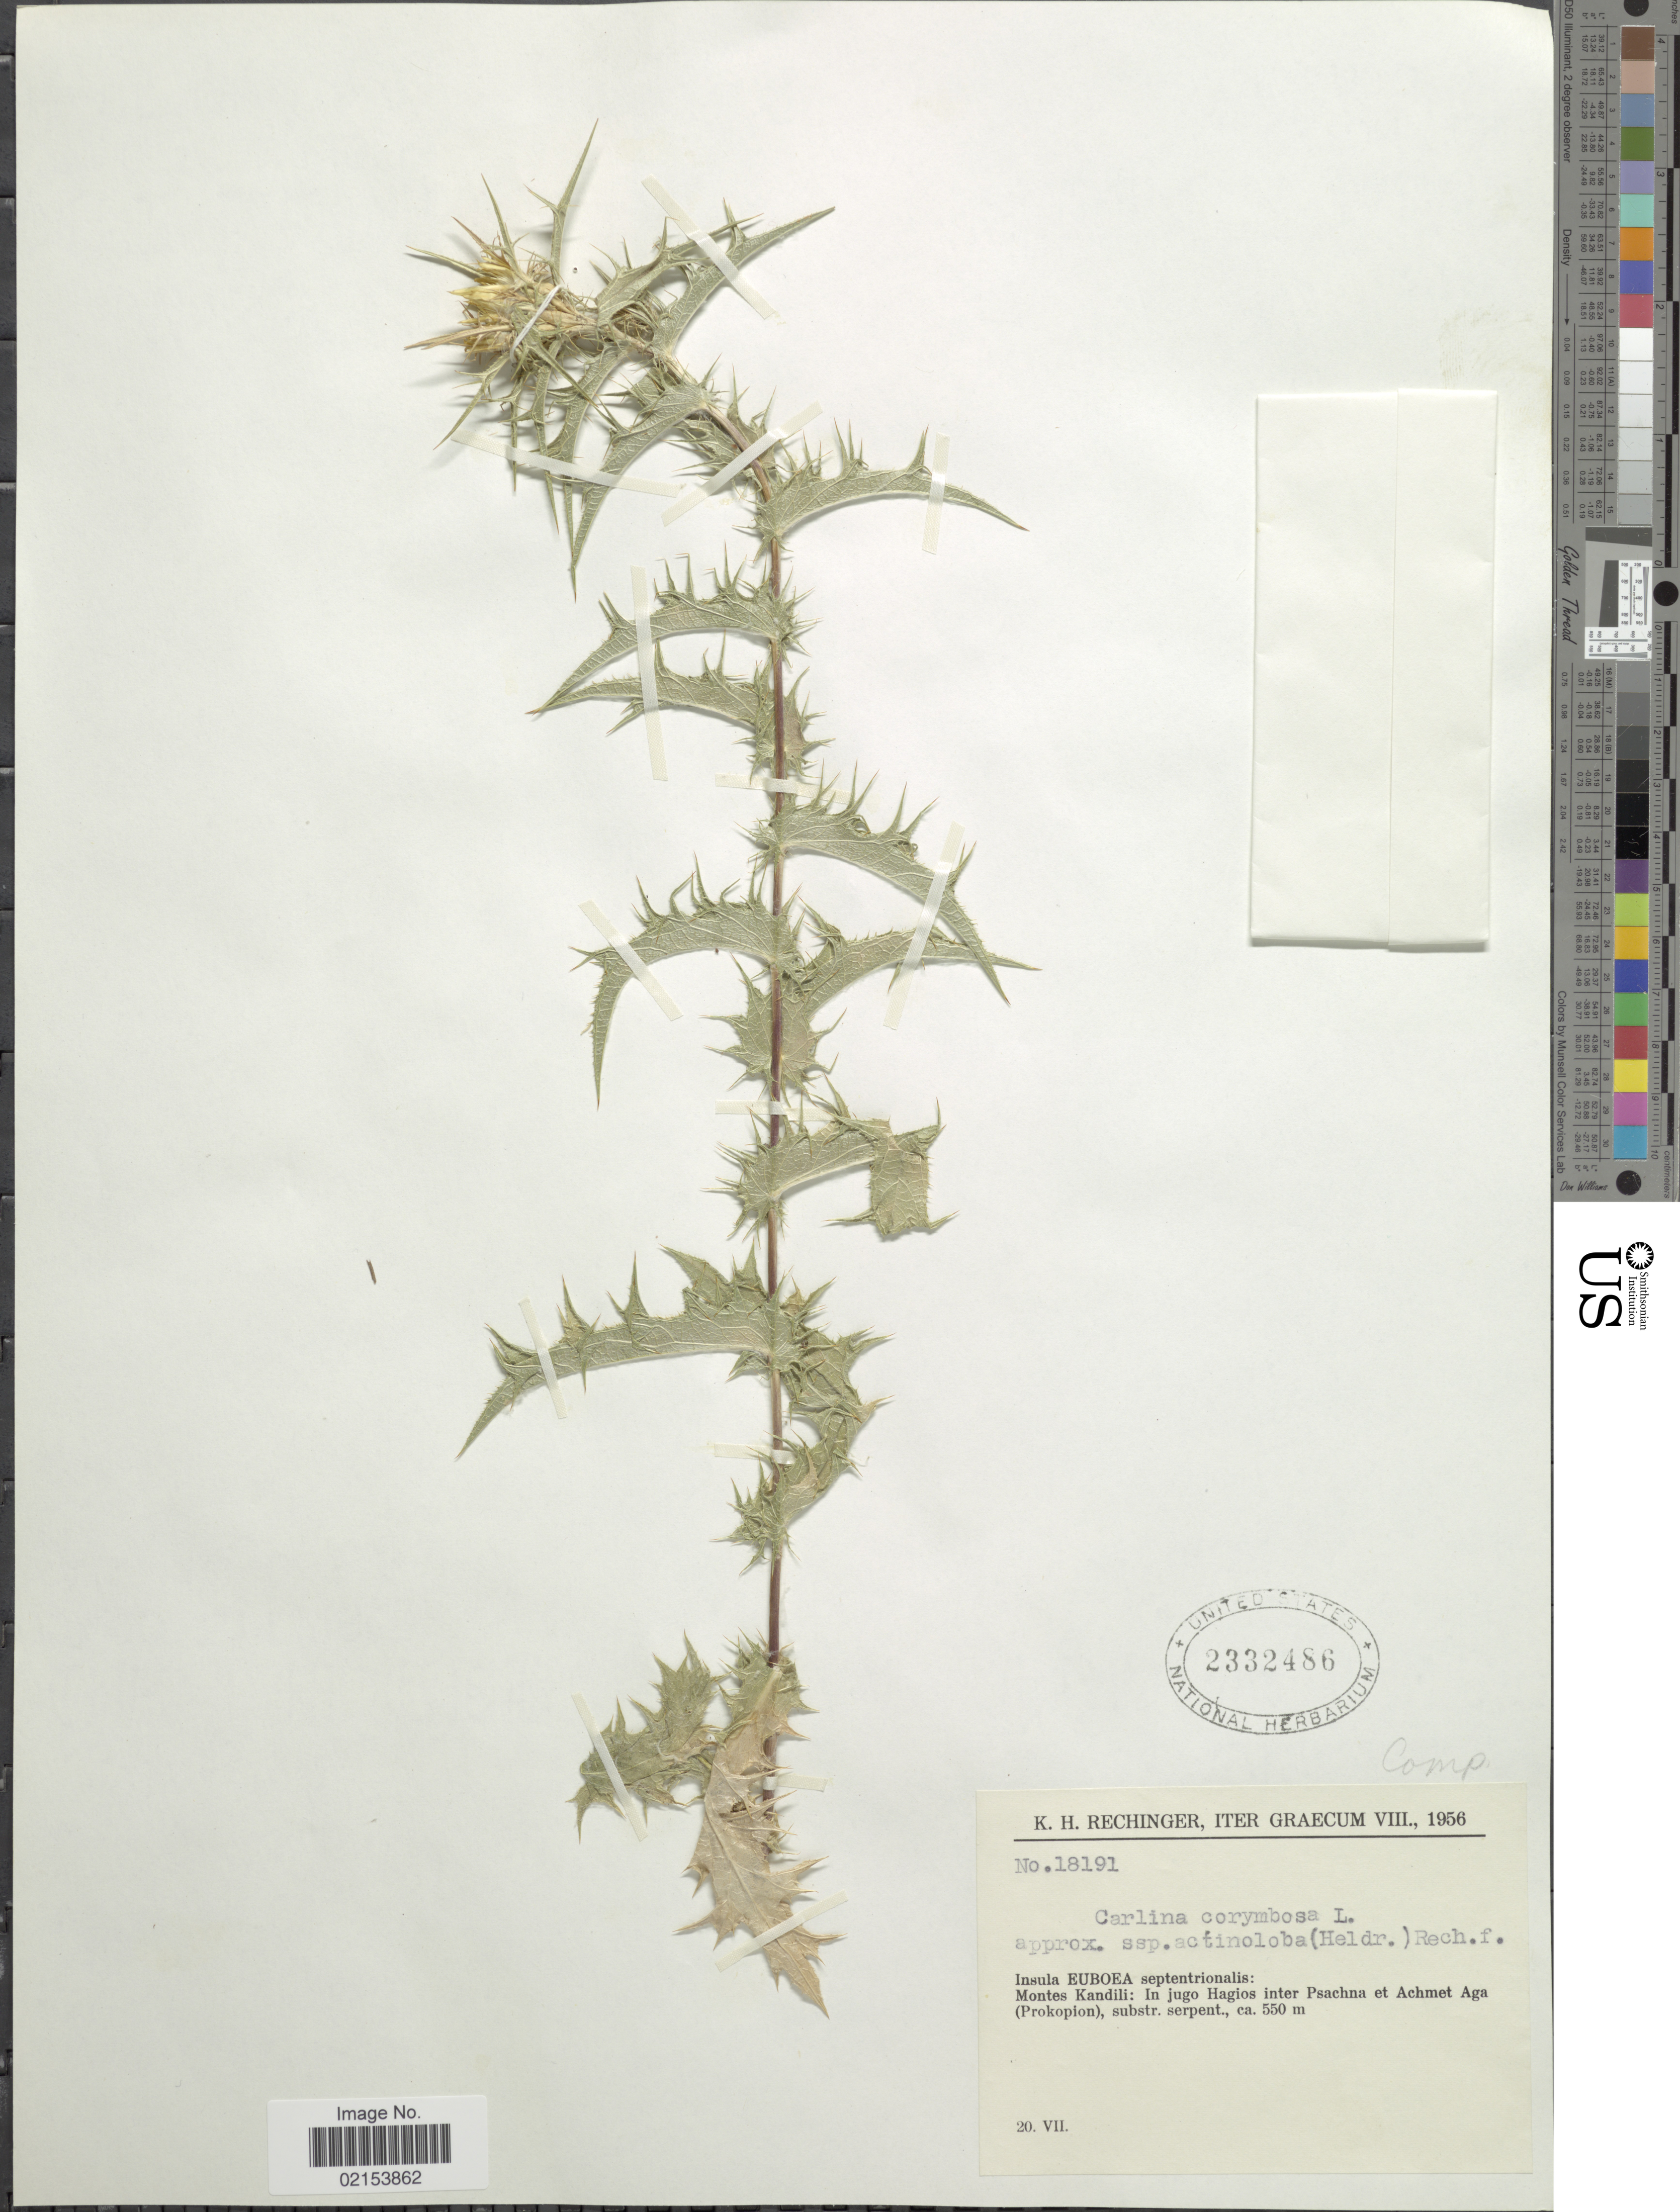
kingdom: Plantae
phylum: Tracheophyta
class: Magnoliopsida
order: Asterales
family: Asteraceae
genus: Carlina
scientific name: Carlina corymbosa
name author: L.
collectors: K. H. Rechinger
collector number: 18191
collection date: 1956-07-20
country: Greece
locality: Graecum. Insula Eubobea. Montes Kandili: In jugo hagios inter Psachna et Achmet Aga (Prokiopion)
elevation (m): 550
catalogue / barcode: US 2332486